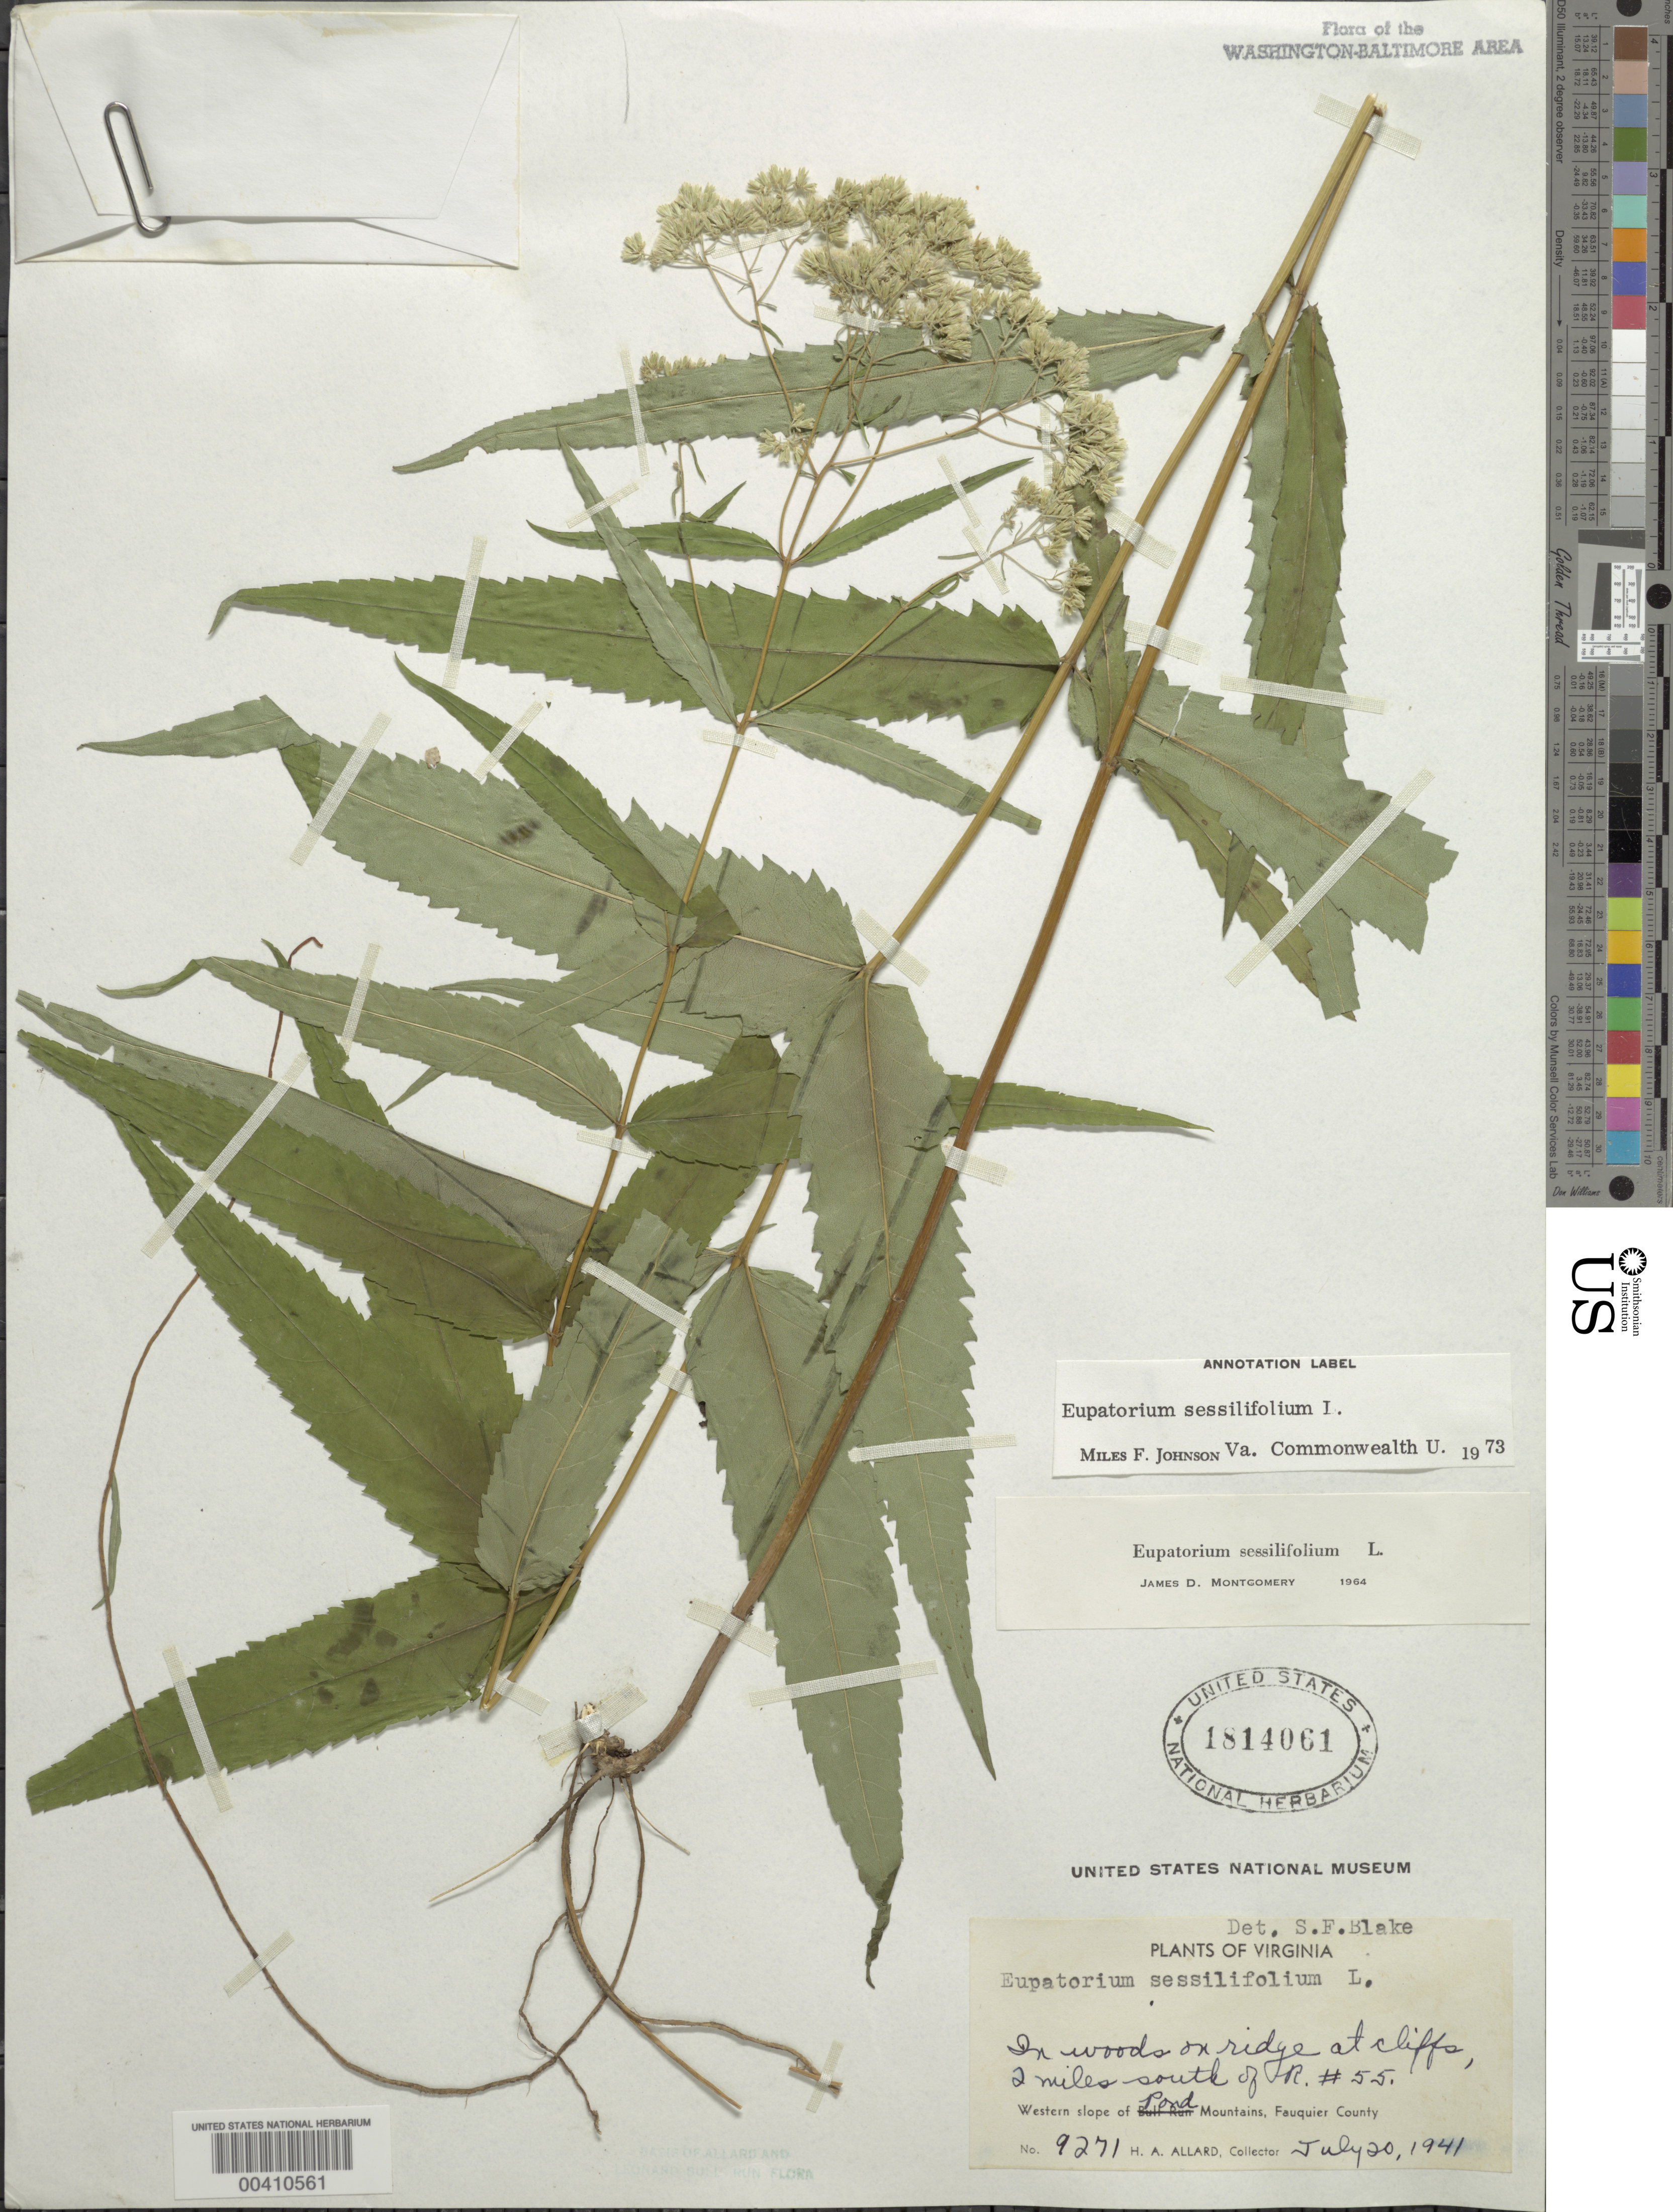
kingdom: Plantae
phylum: Tracheophyta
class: Magnoliopsida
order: Asterales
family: Asteraceae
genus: Eupatorium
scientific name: Eupatorium sessilifolium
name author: L.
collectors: H. A. Allard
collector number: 9271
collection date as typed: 20 Jul 1941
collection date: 1941-07-20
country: United States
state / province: Virginia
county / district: Fauquier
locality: Pond Mountains, S of Rt. 55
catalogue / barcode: US 1814061